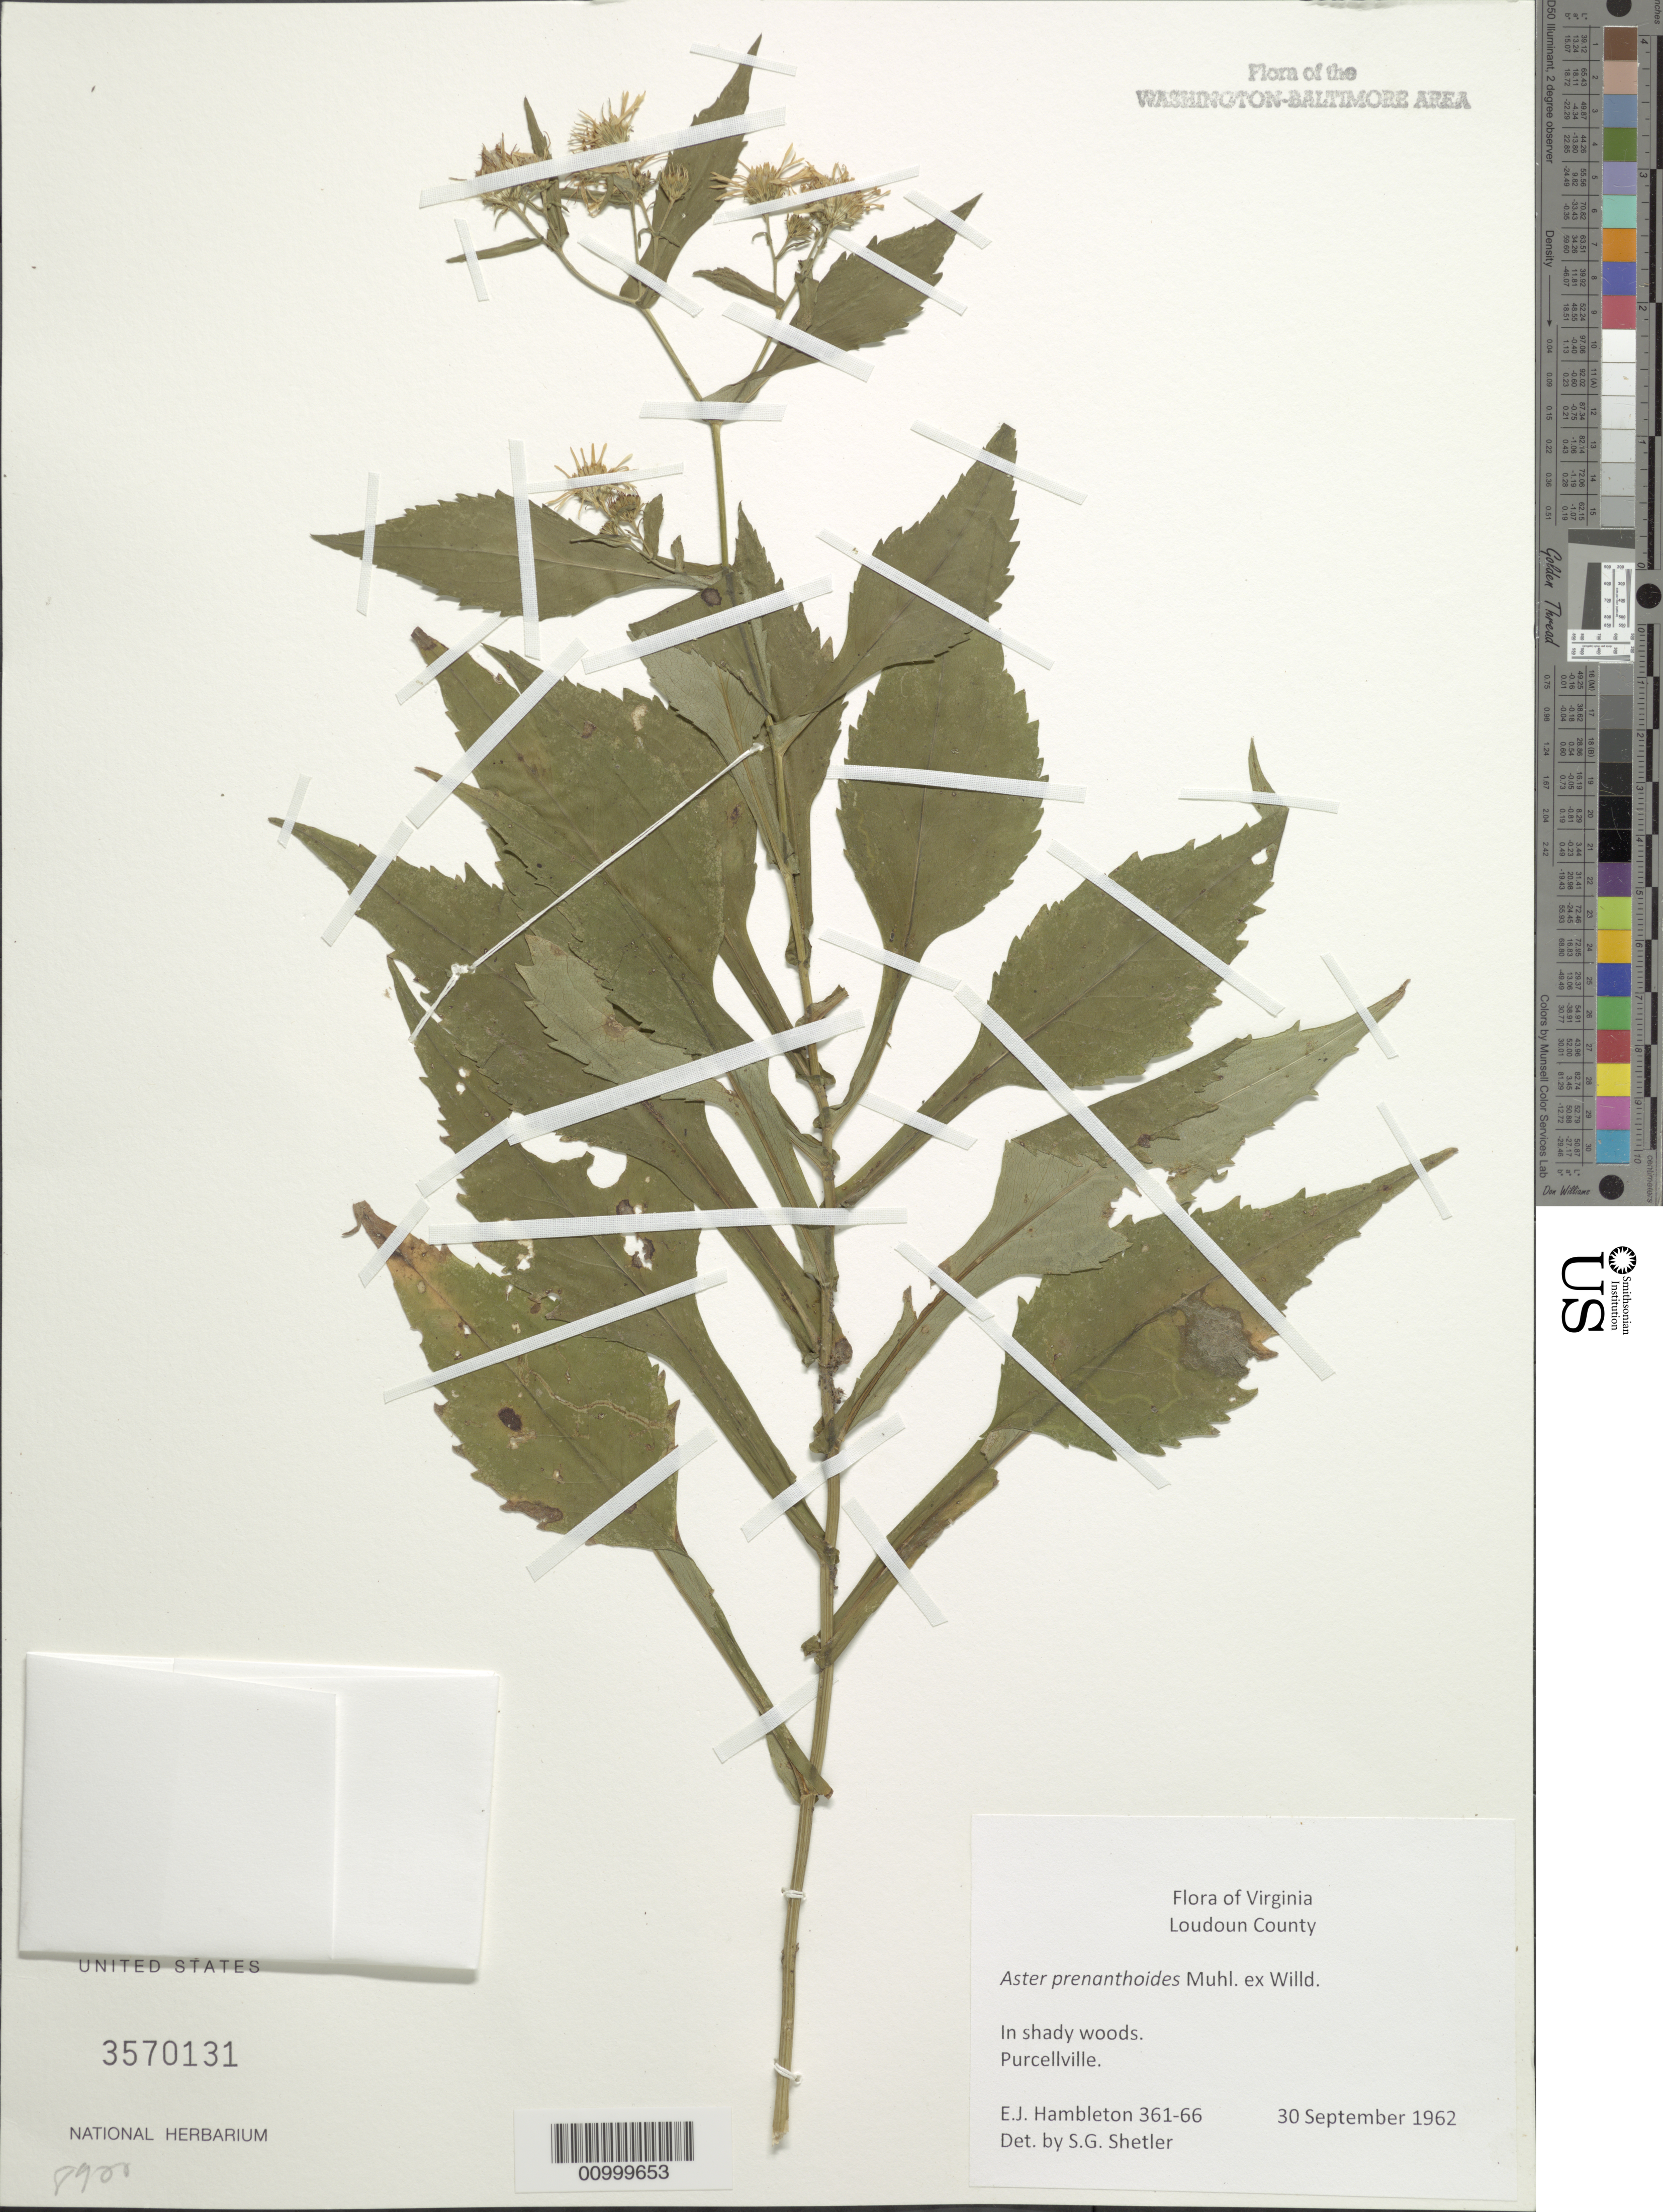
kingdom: Plantae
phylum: Tracheophyta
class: Magnoliopsida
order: Asterales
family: Asteraceae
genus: Symphyotrichum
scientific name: Symphyotrichum prenanthoides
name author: (Muhl. ex Willd.) G.L. Nesom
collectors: E. Hambleton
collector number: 361-66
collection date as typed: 30 September 1962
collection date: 1962-09-30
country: United States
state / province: Virginia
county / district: Loudoun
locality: Purcellville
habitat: In shady woods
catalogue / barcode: US 3570131